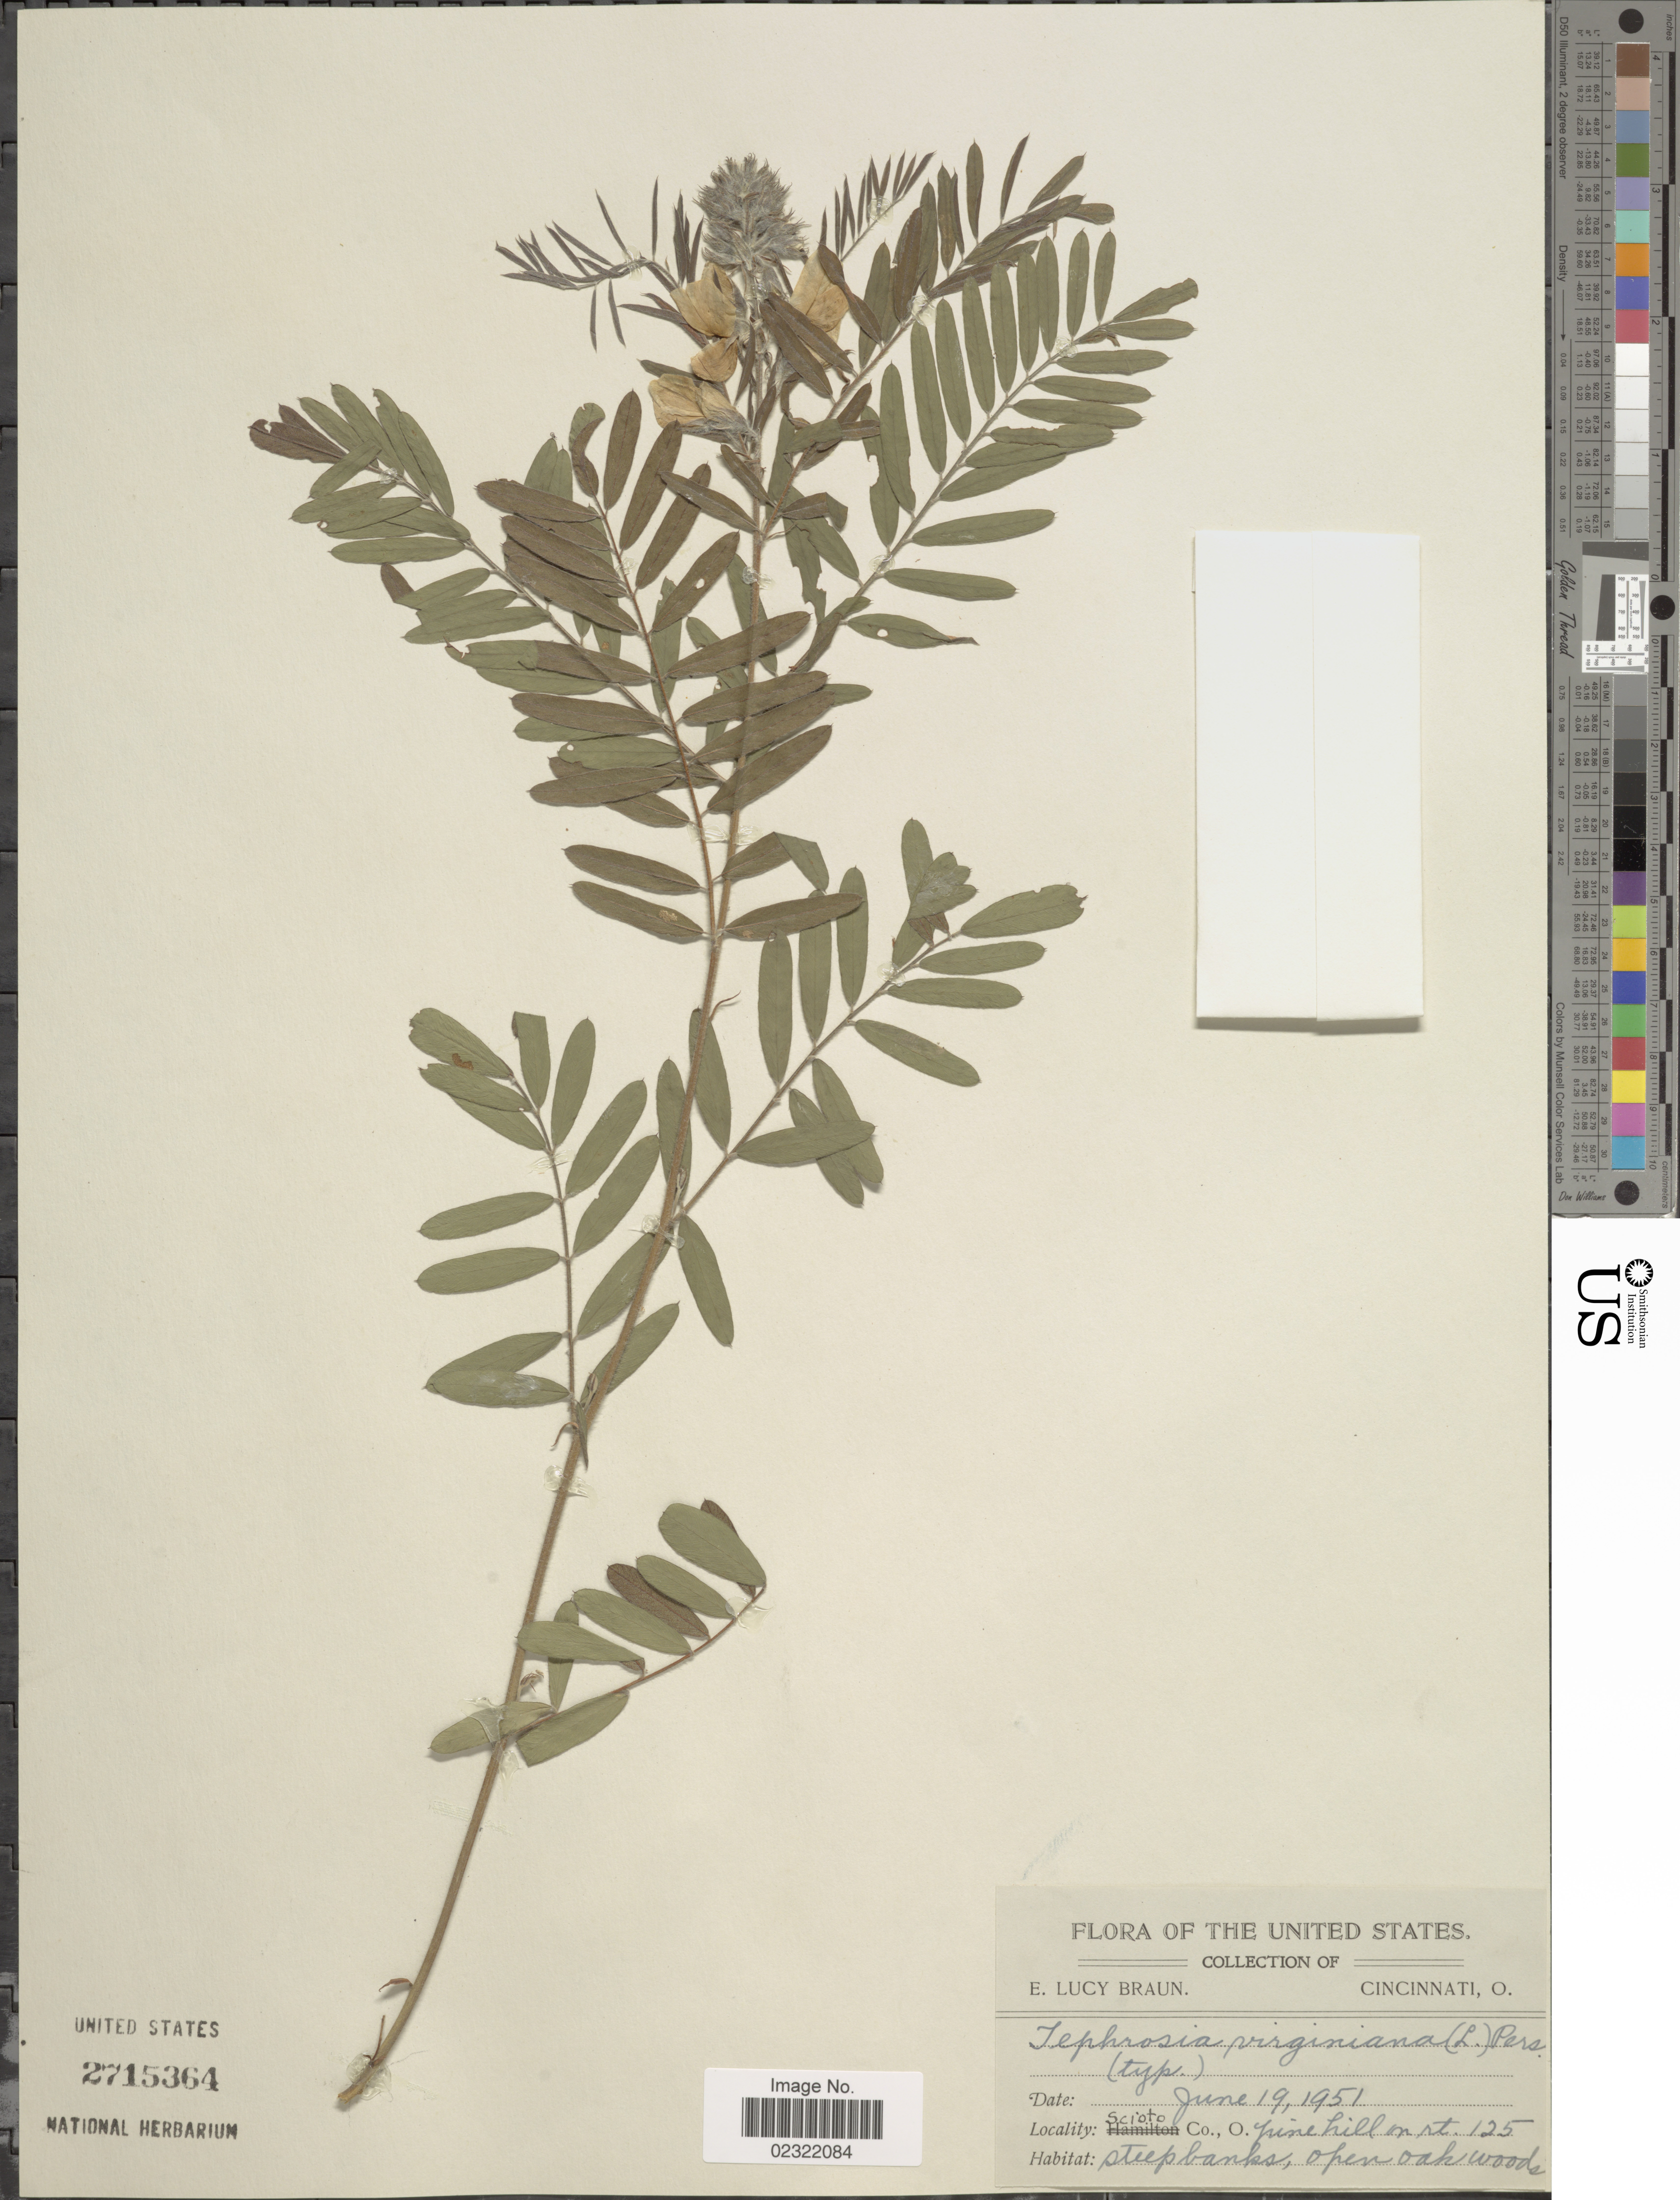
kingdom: Plantae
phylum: Tracheophyta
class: Magnoliopsida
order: Fabales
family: Fabaceae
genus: Tephrosia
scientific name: Tephrosia virginiana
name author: (L.) Pers.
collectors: E. L. Braun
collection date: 1951-06-19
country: United States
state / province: Ohio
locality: Scioto Co., pine hill on rt 125 steepbanks, open oak wood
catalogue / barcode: US 2715364